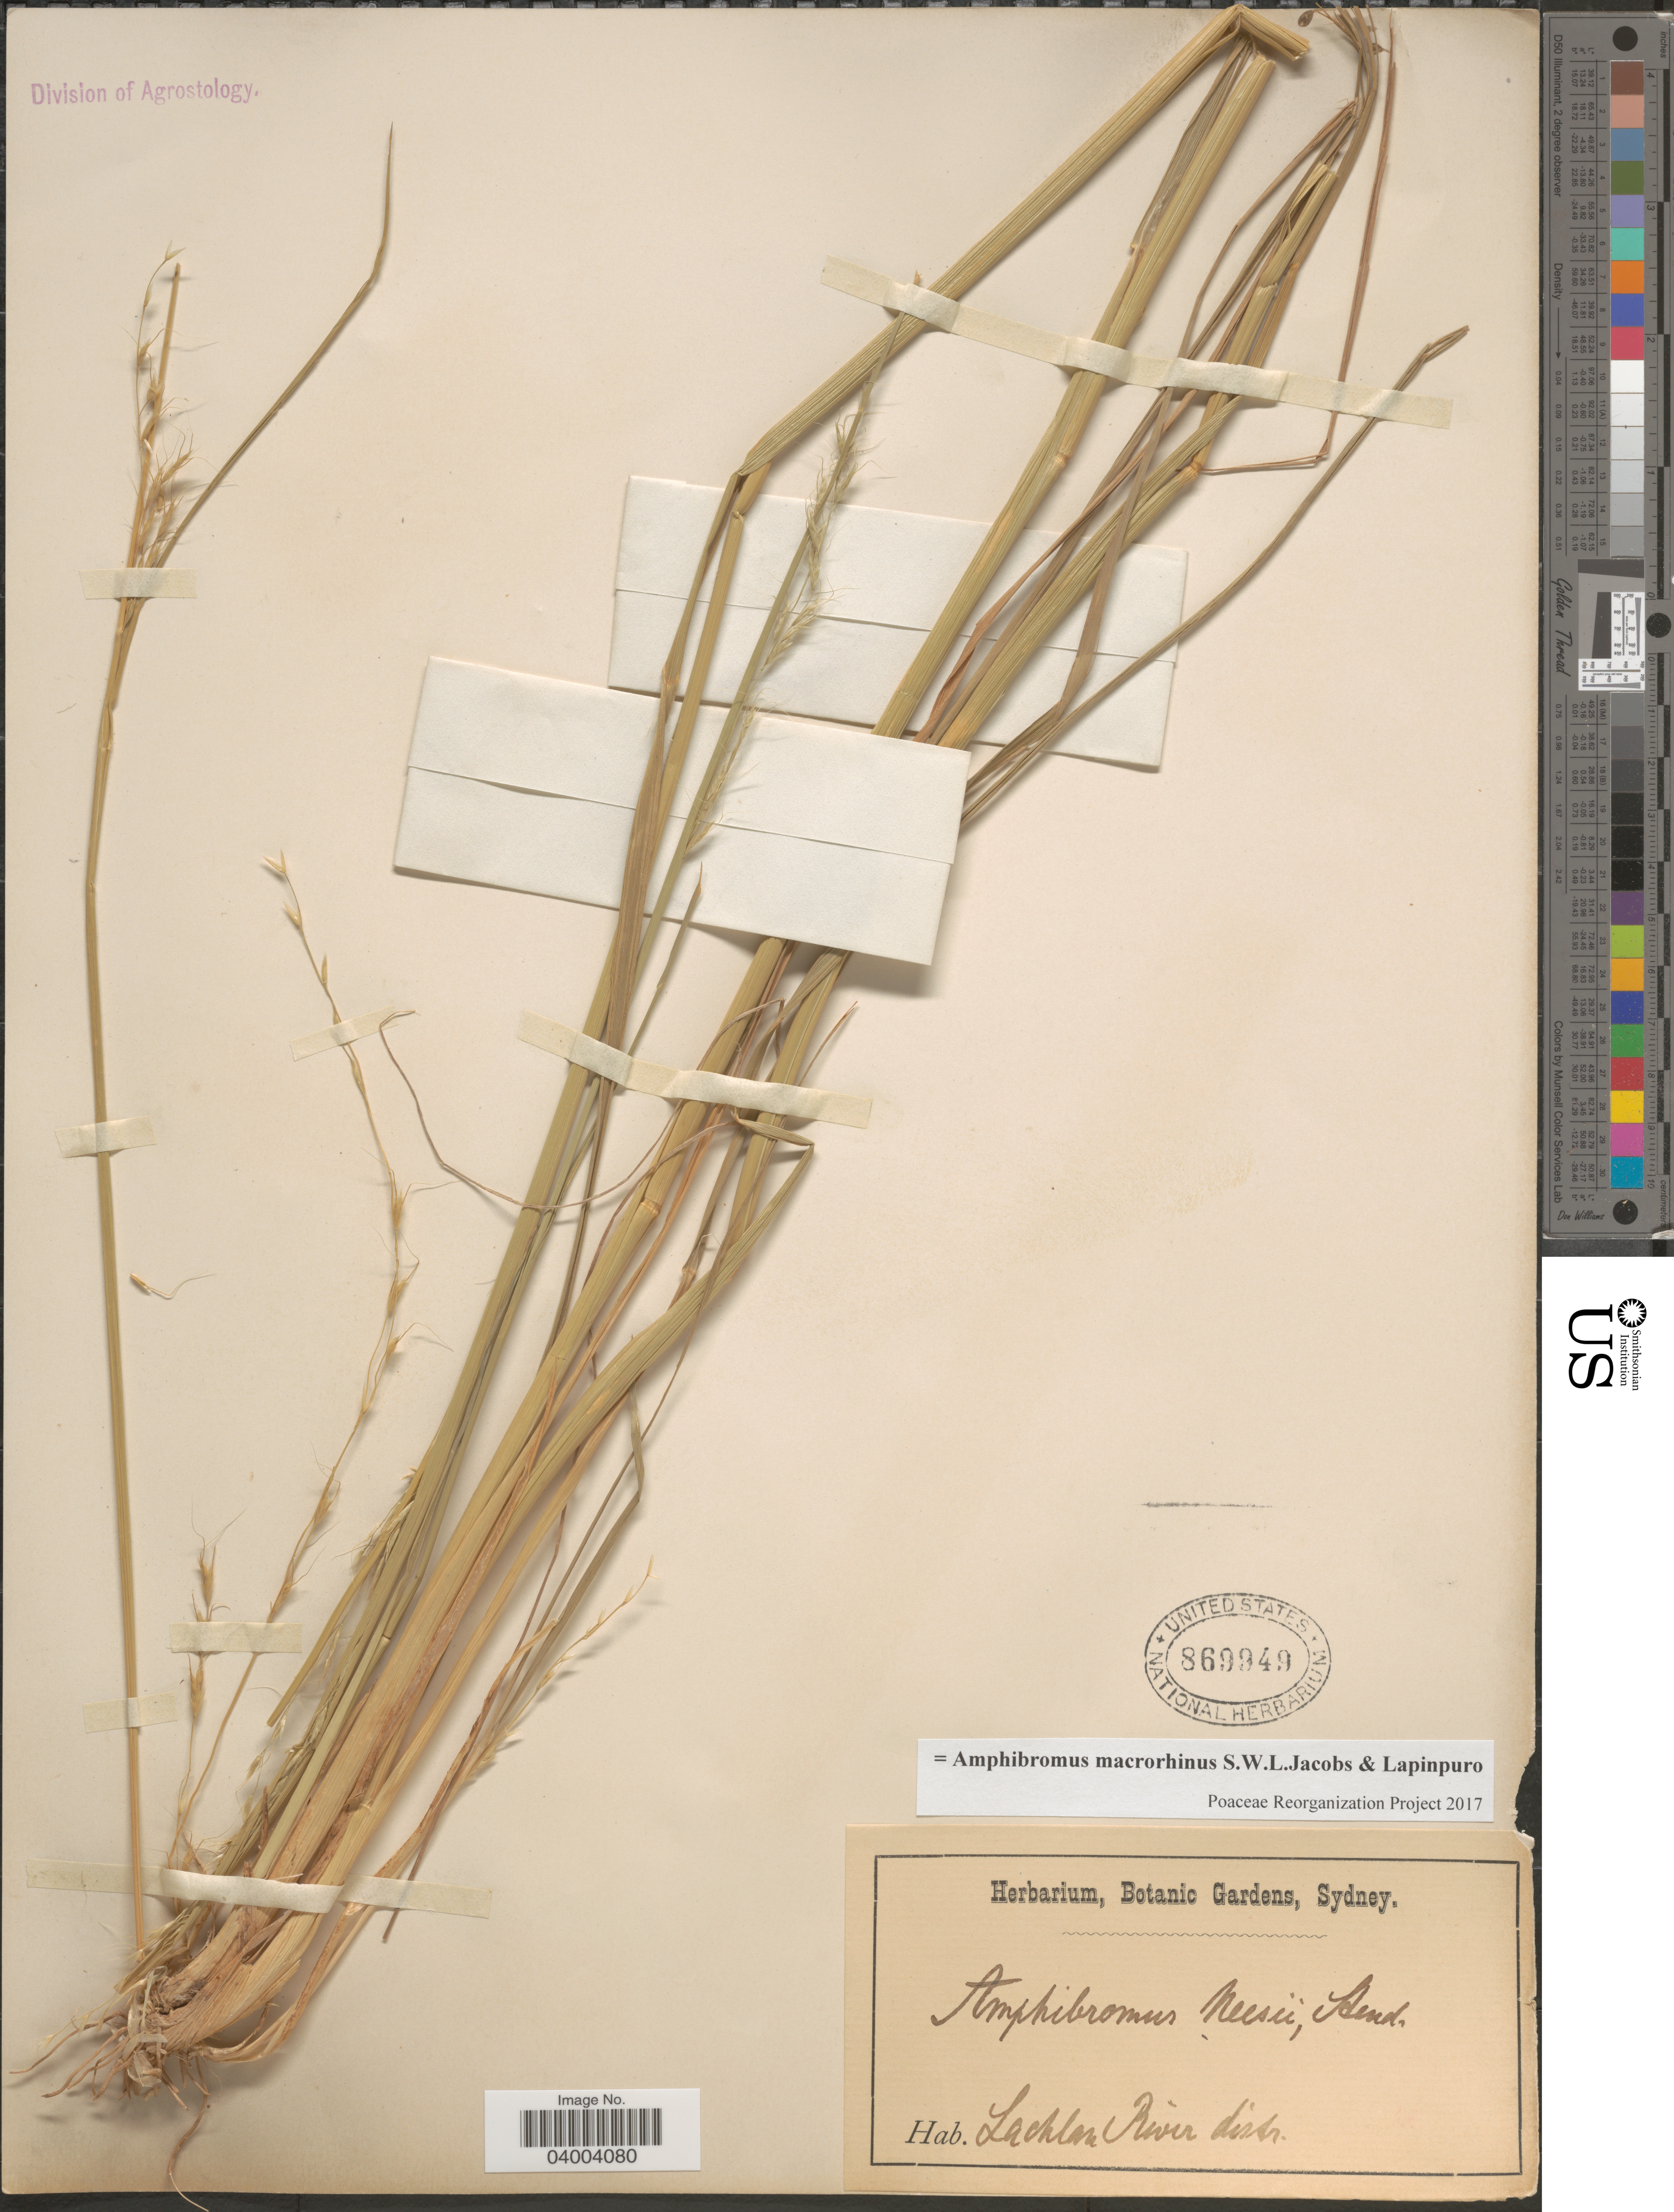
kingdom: Plantae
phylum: Tracheophyta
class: Liliopsida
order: Poales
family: Poaceae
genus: Amphibromus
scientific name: Amphibromus macrorhinus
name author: S.W.L. Jacobs & Lapinpuro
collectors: ex herb. Botanic Gardens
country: Australia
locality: Lachlan River distr.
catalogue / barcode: US 869949